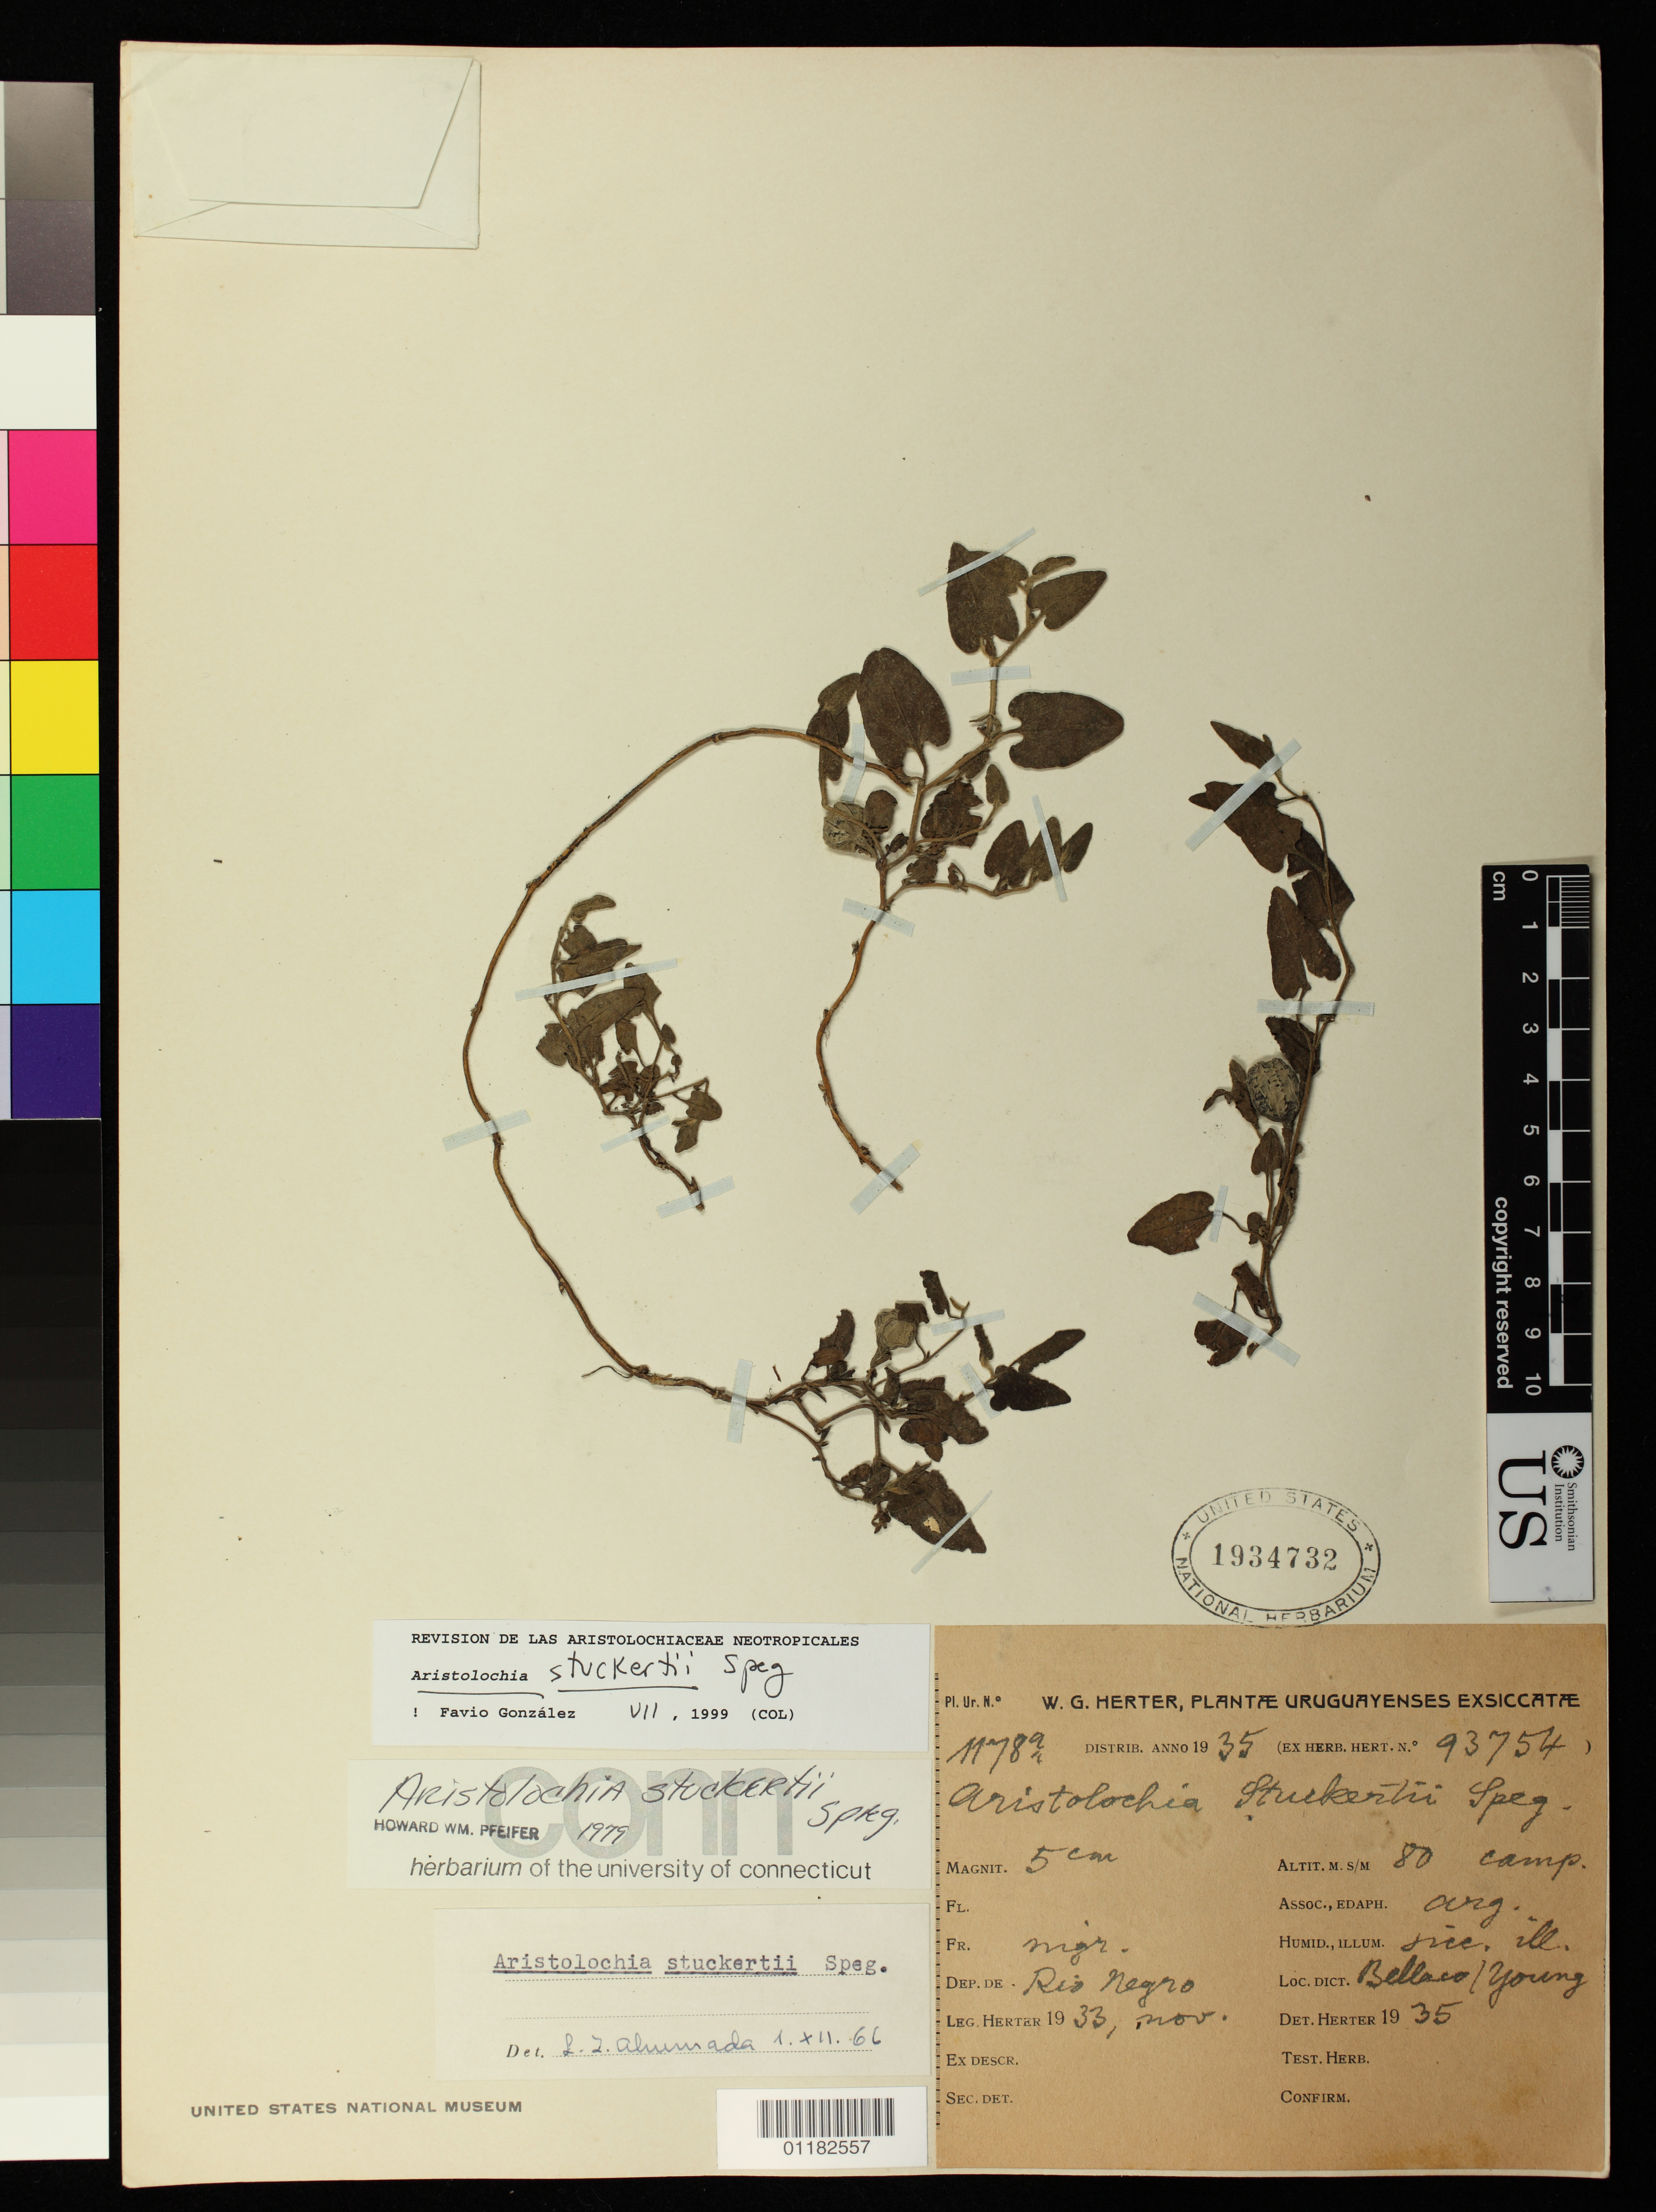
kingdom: Plantae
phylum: Tracheophyta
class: Magnoliopsida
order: Piperales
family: Aristolochiaceae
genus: Aristolochia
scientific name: Aristolochia stuckertii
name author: Speg.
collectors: W. G. Herter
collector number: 1178a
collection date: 1933-11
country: Uruguay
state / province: Rio Negro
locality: Bellaco Young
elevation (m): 80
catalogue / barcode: US 1934732